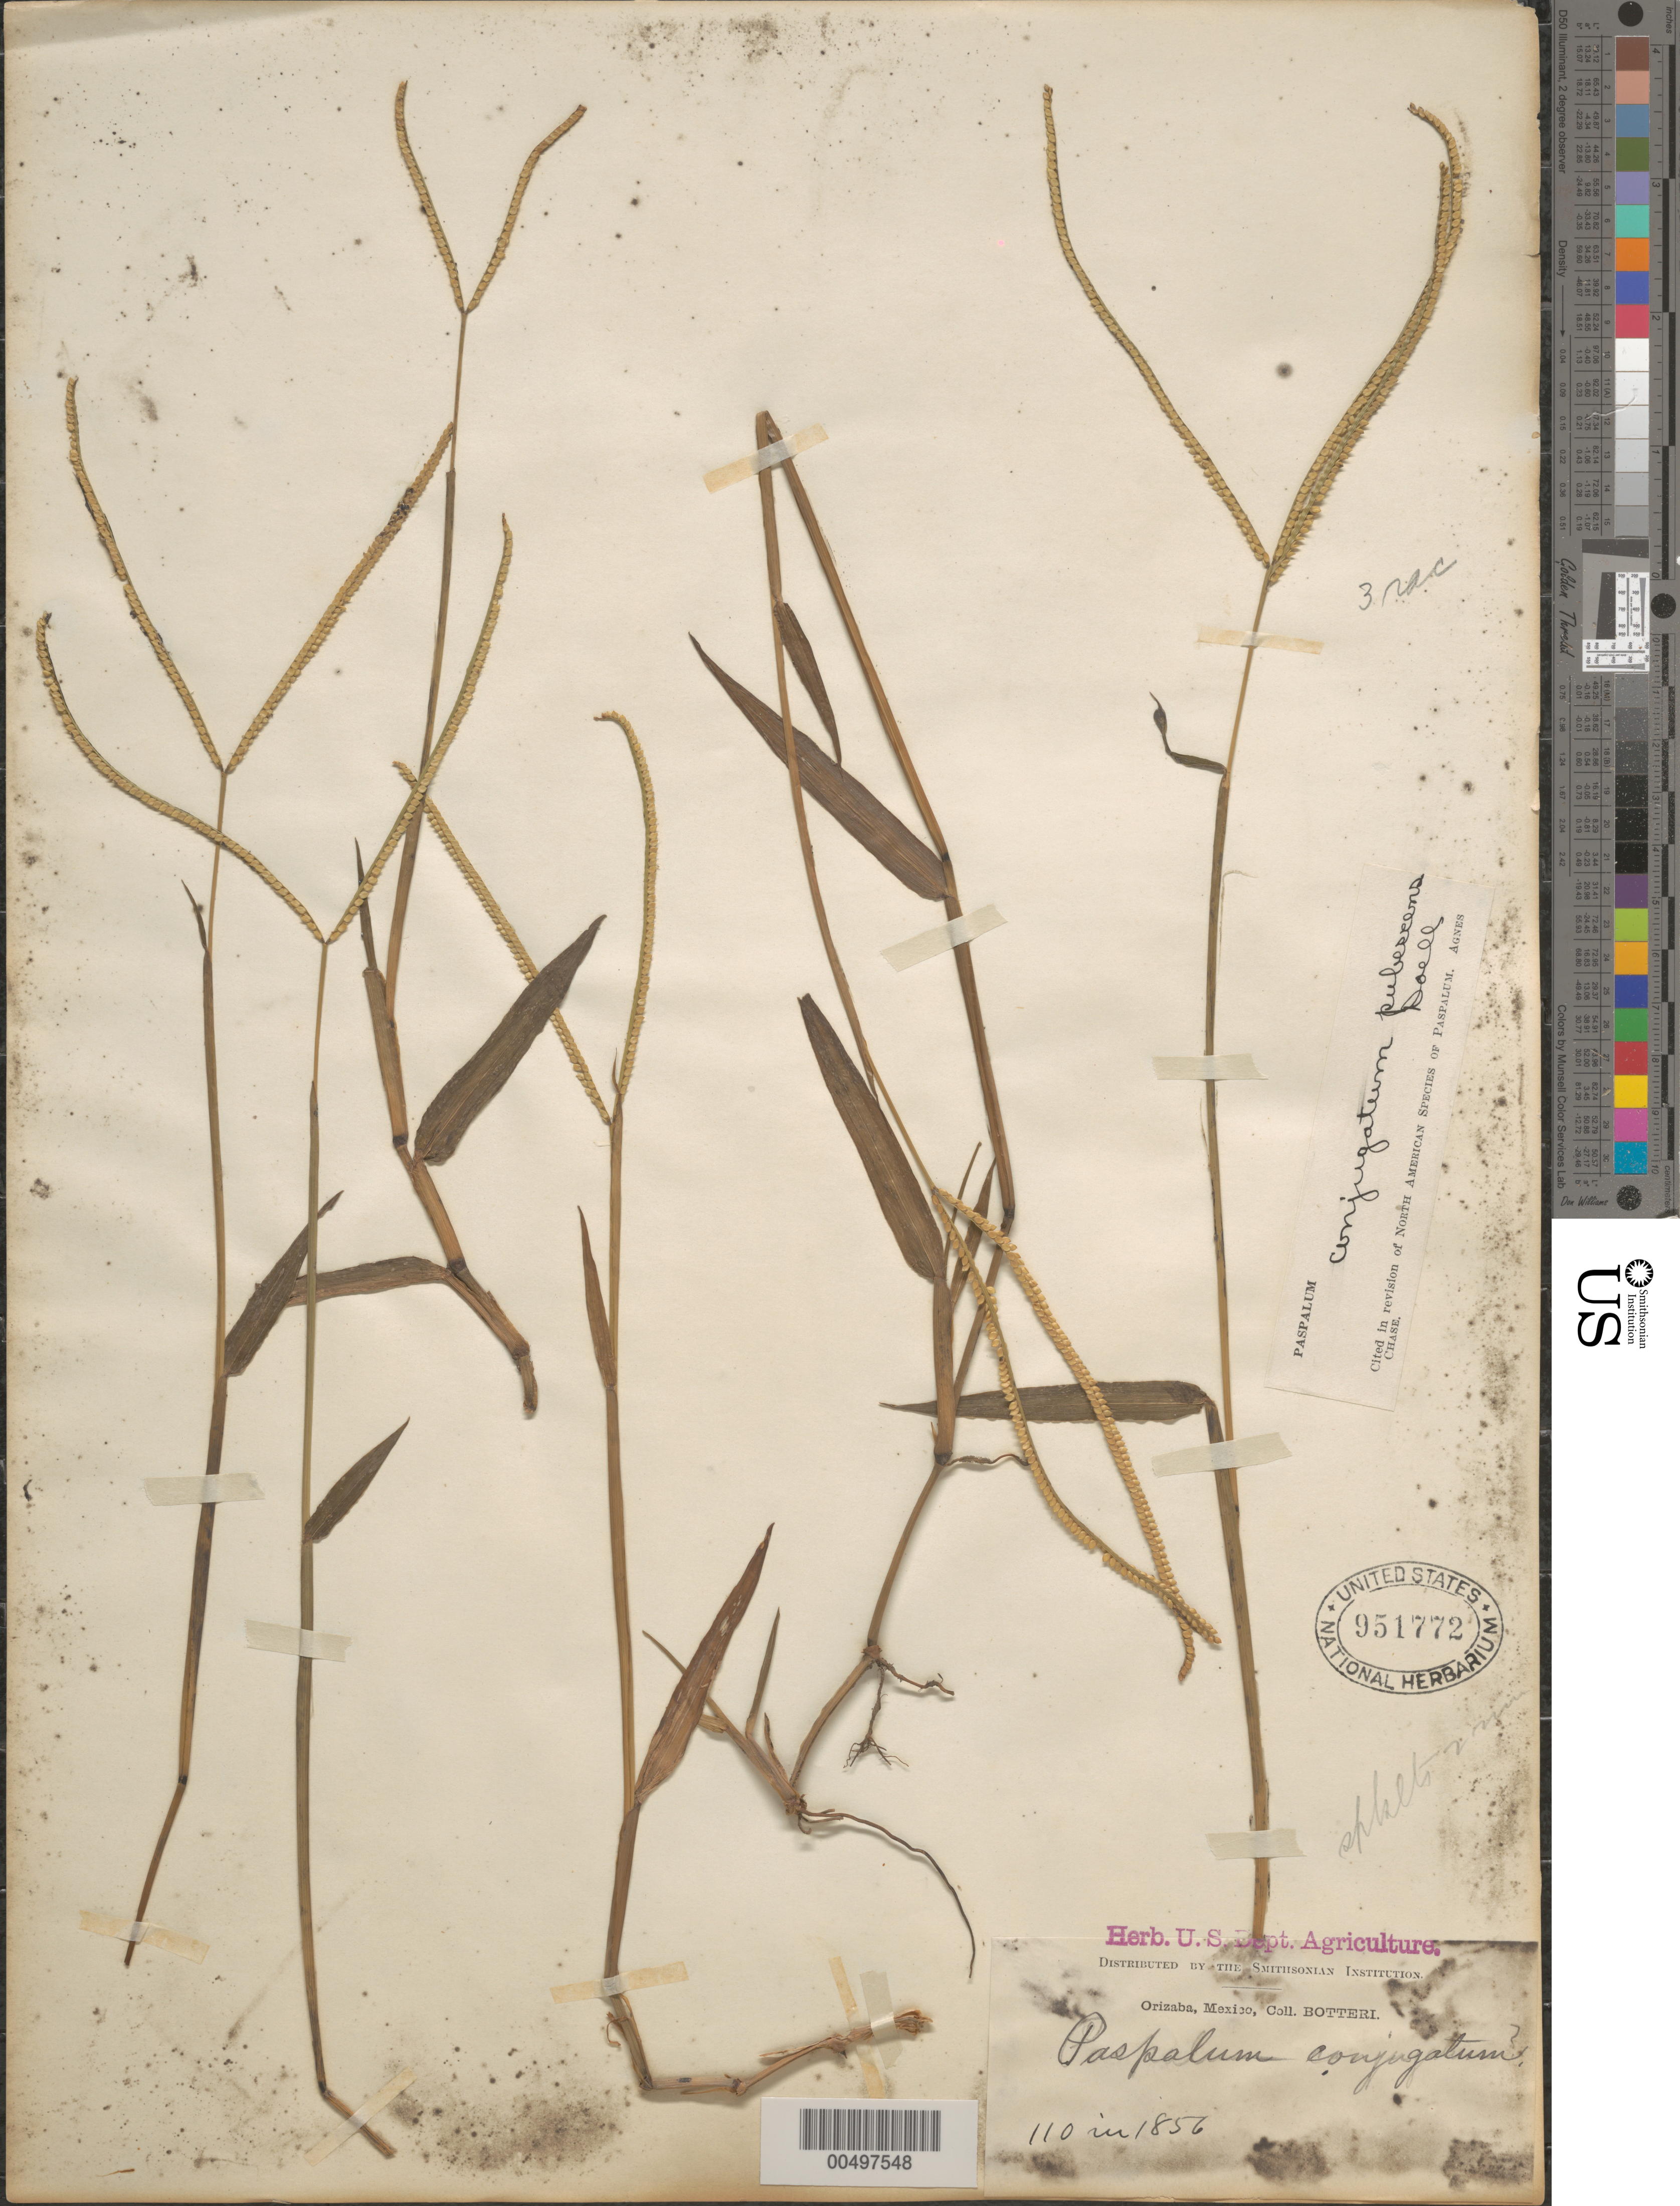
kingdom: Plantae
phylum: Tracheophyta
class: Liliopsida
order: Poales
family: Poaceae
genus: Paspalum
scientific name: Paspalum conjugatum var. pubescens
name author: Döll in Mart.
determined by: Chase, [M.] Agnes, (US)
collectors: -. Botteri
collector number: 110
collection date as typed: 1856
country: Mexico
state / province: Veracruz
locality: Orizaba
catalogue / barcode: US 951772